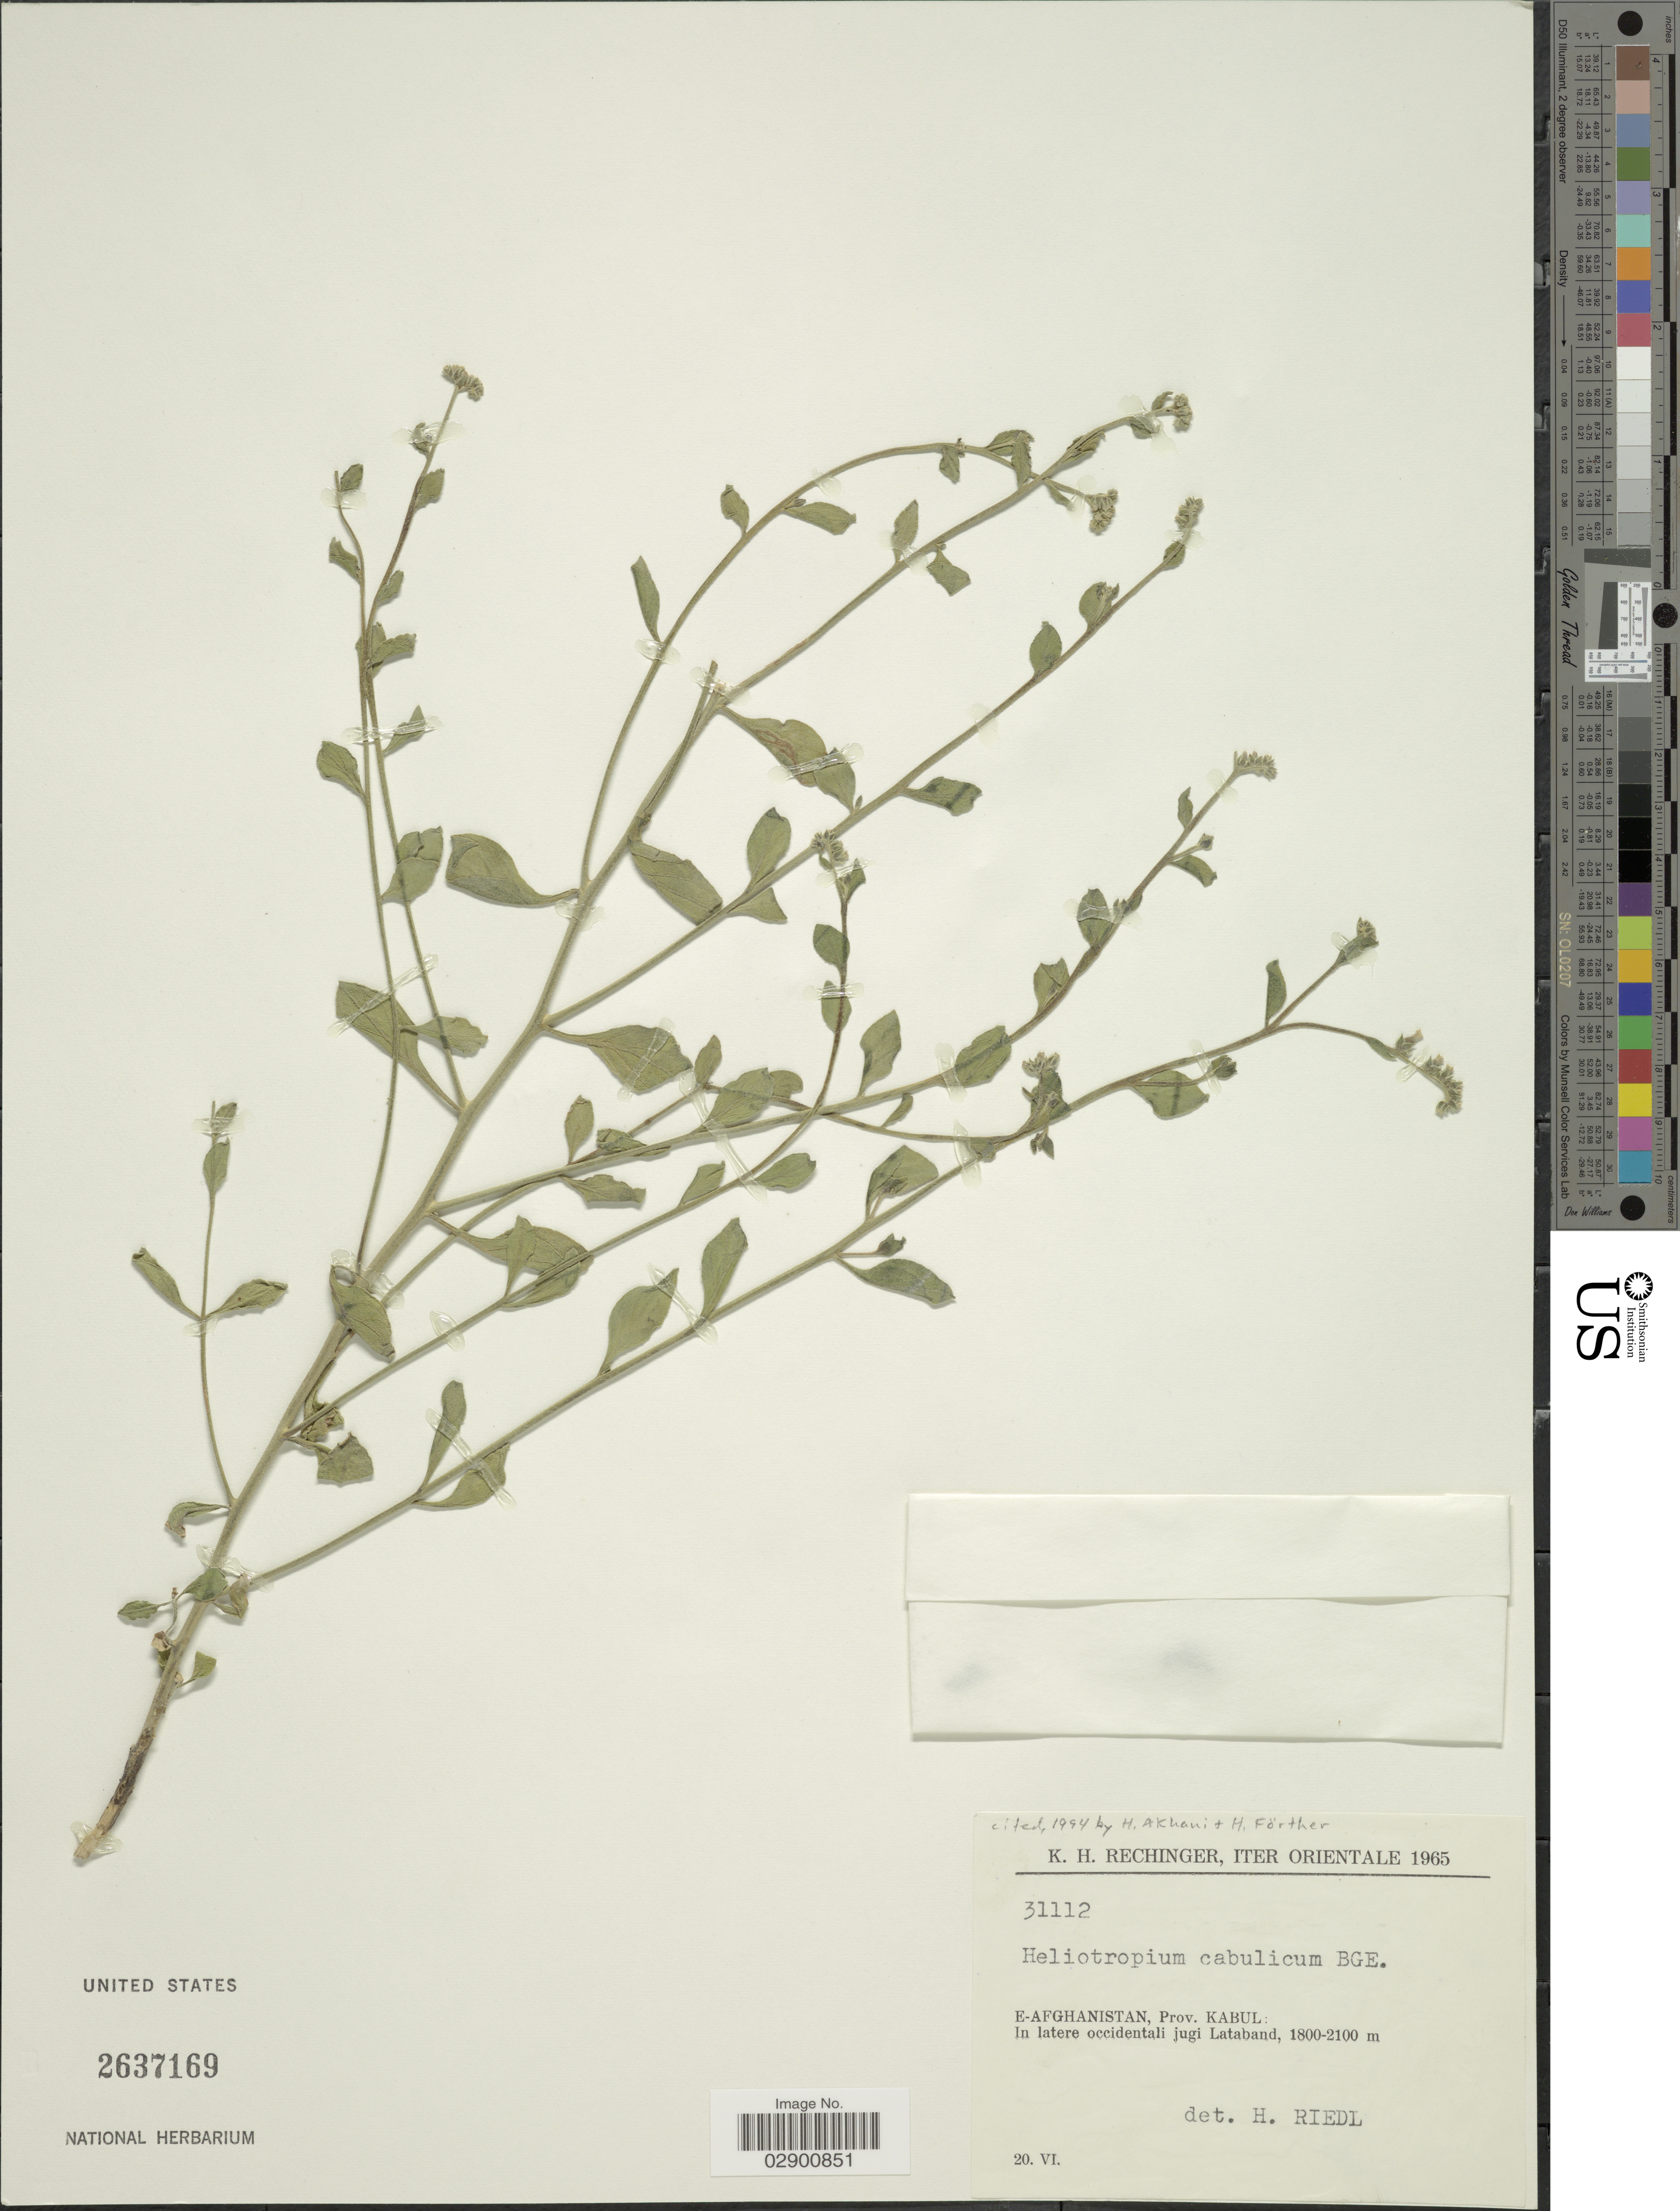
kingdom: Plantae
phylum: Tracheophyta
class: Magnoliopsida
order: Boraginales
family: Heliotropiaceae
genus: Heliotropium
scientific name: Heliotropium cabulicum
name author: Bunge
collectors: K. H. Rechinger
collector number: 31112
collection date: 1965-06-20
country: Afghanistan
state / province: Kabul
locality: E-Afghanistan, Kabul: In latere occidentali jugi Lataband.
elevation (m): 1800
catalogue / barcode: US 2637169